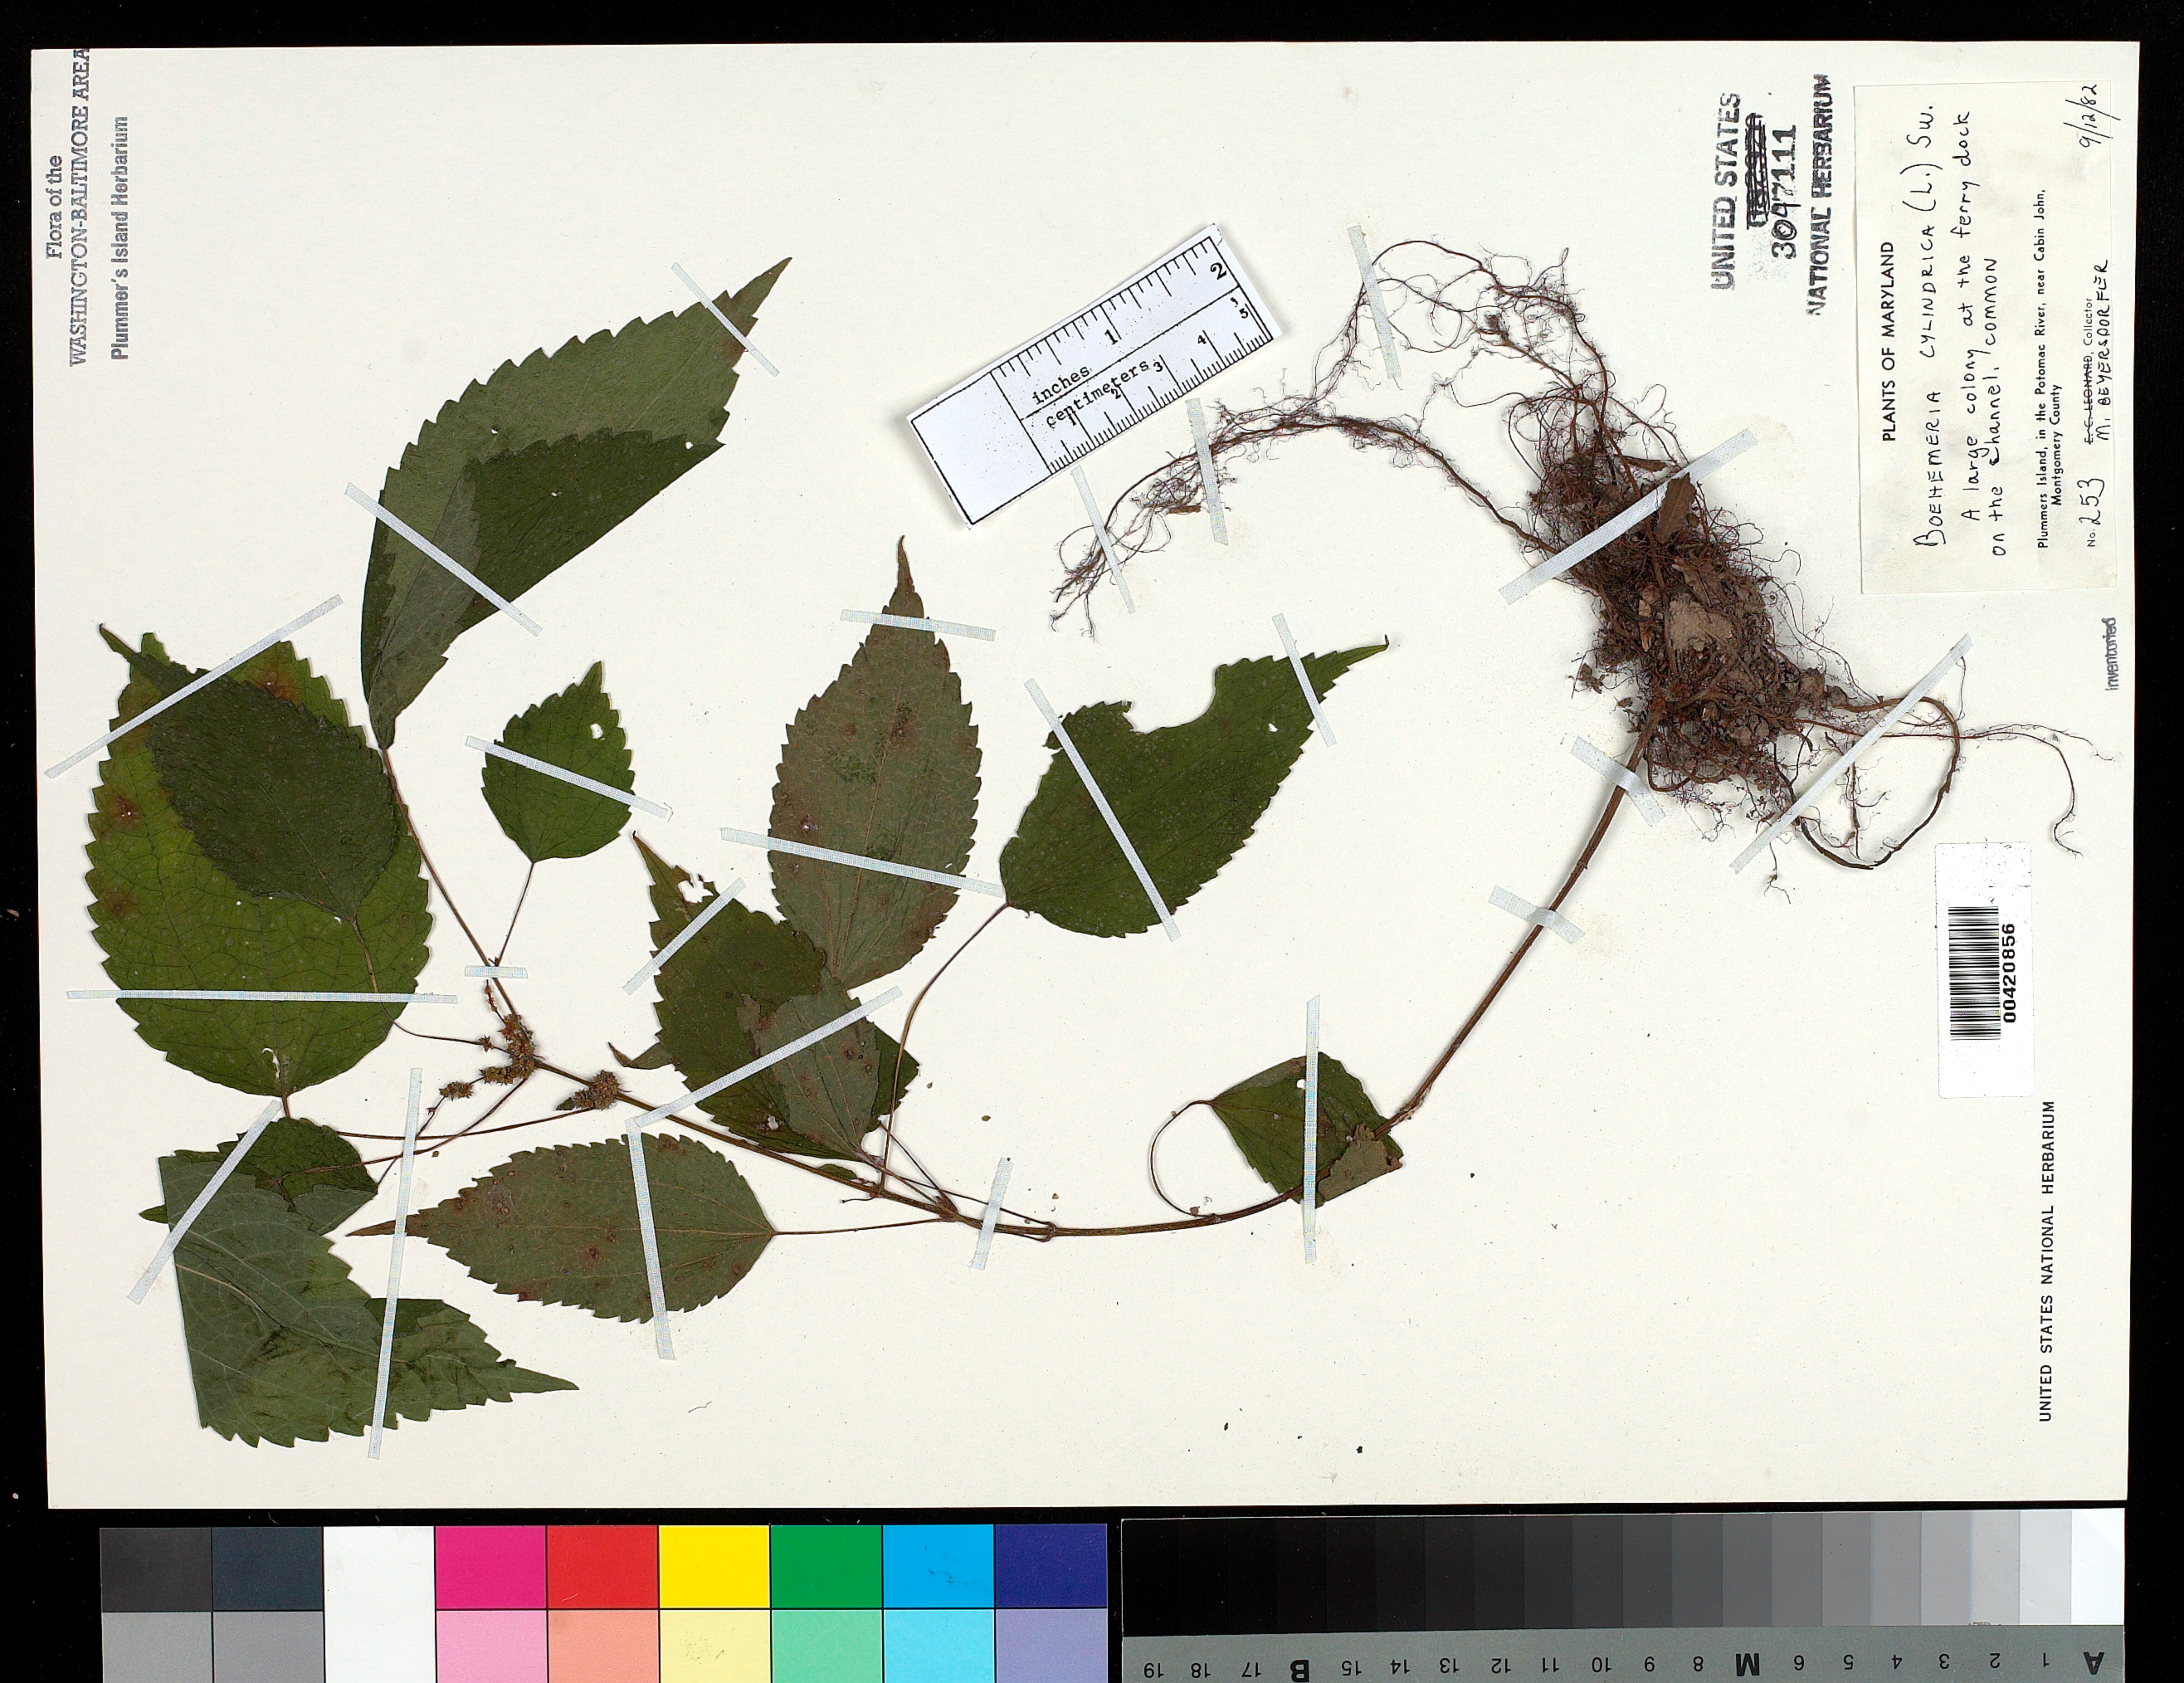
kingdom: Plantae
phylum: Tracheophyta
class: Magnoliopsida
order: Rosales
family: Urticaceae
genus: Boehmeria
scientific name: Boehmeria cylindrica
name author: (L.) Sw.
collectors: M. Beyersdorfer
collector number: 253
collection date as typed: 12 Sep 1982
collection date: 1982-09-12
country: United States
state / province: Maryland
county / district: Montgomery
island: Plummers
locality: Plummer's Island; Ferry Dock on the Channel C. & O. Canal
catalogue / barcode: US 3047111